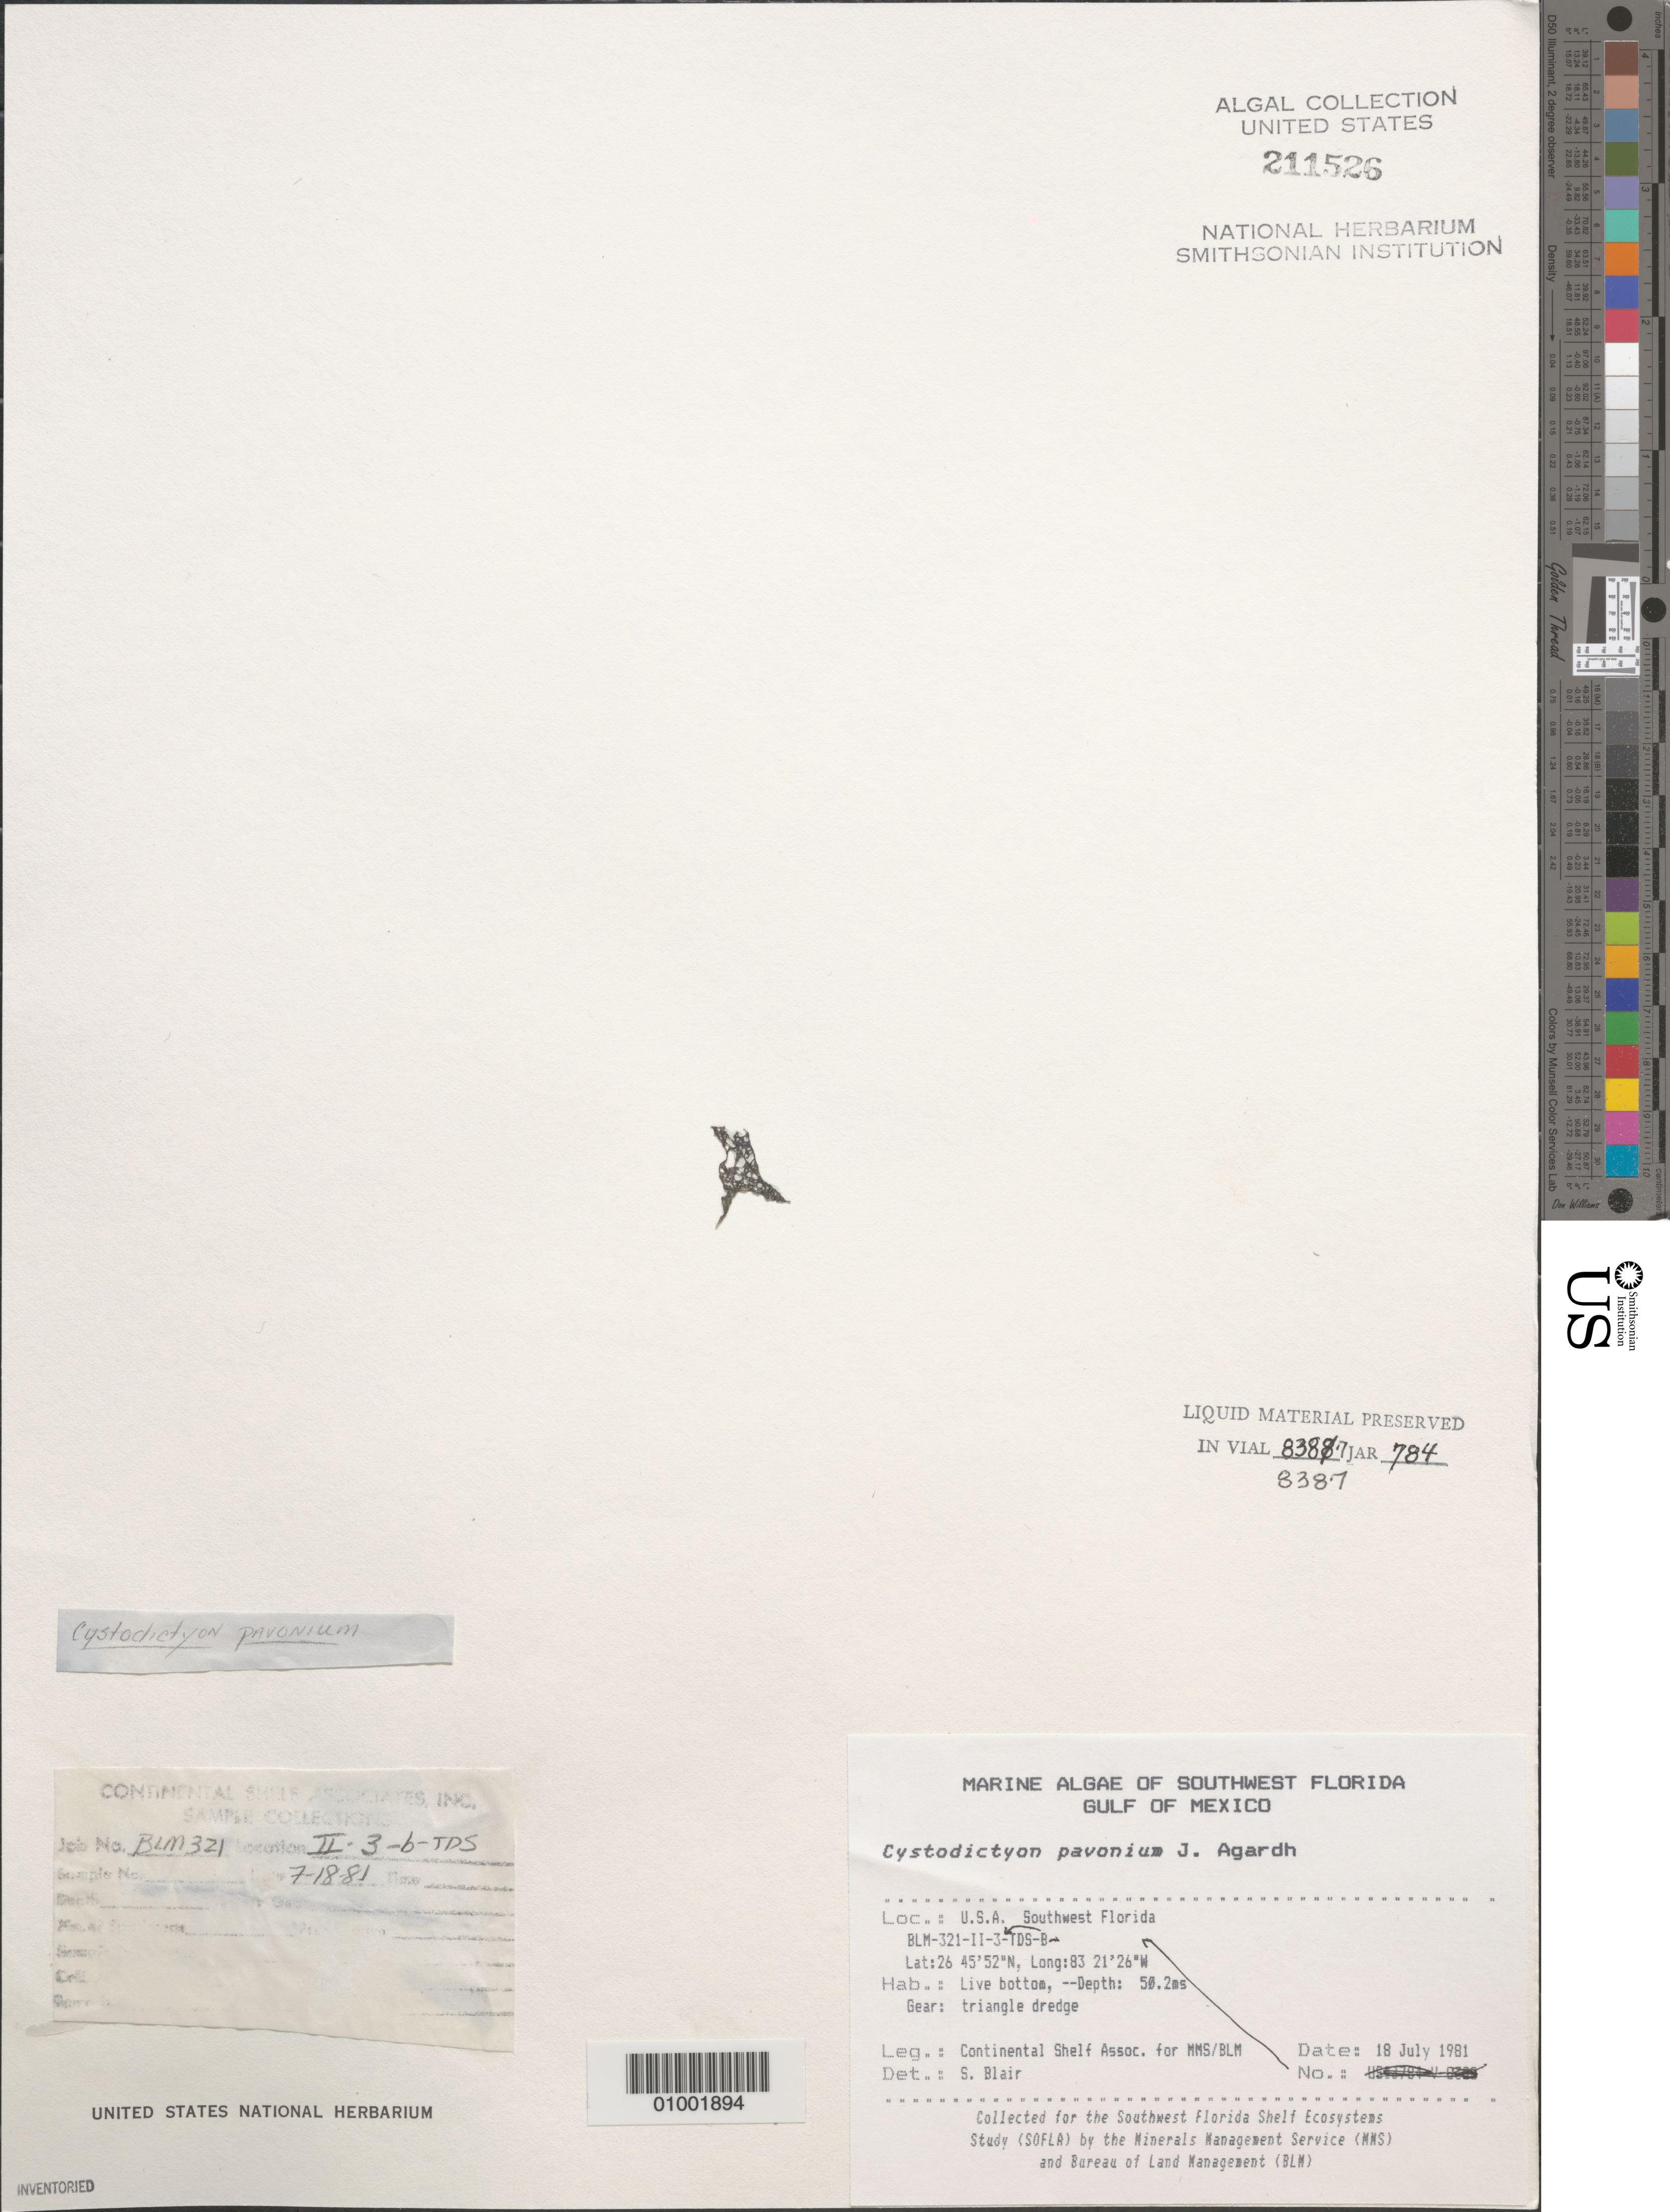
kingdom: Plantae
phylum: Chlorophyta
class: Ulvophyceae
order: Cladophorales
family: Anadyomenaceae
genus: Anadyomene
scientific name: Anadyomene pavonina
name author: (J. Agardh) J. Wille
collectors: Continental Shelf Associates for the MMS/BLM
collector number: BLM-321-II-3-B-TDS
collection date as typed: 18 Jul 1981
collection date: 1981-07-18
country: United States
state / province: Florida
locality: Gulf of Mexico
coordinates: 26 45'52"N, 83 21'26"W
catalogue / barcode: US 211526